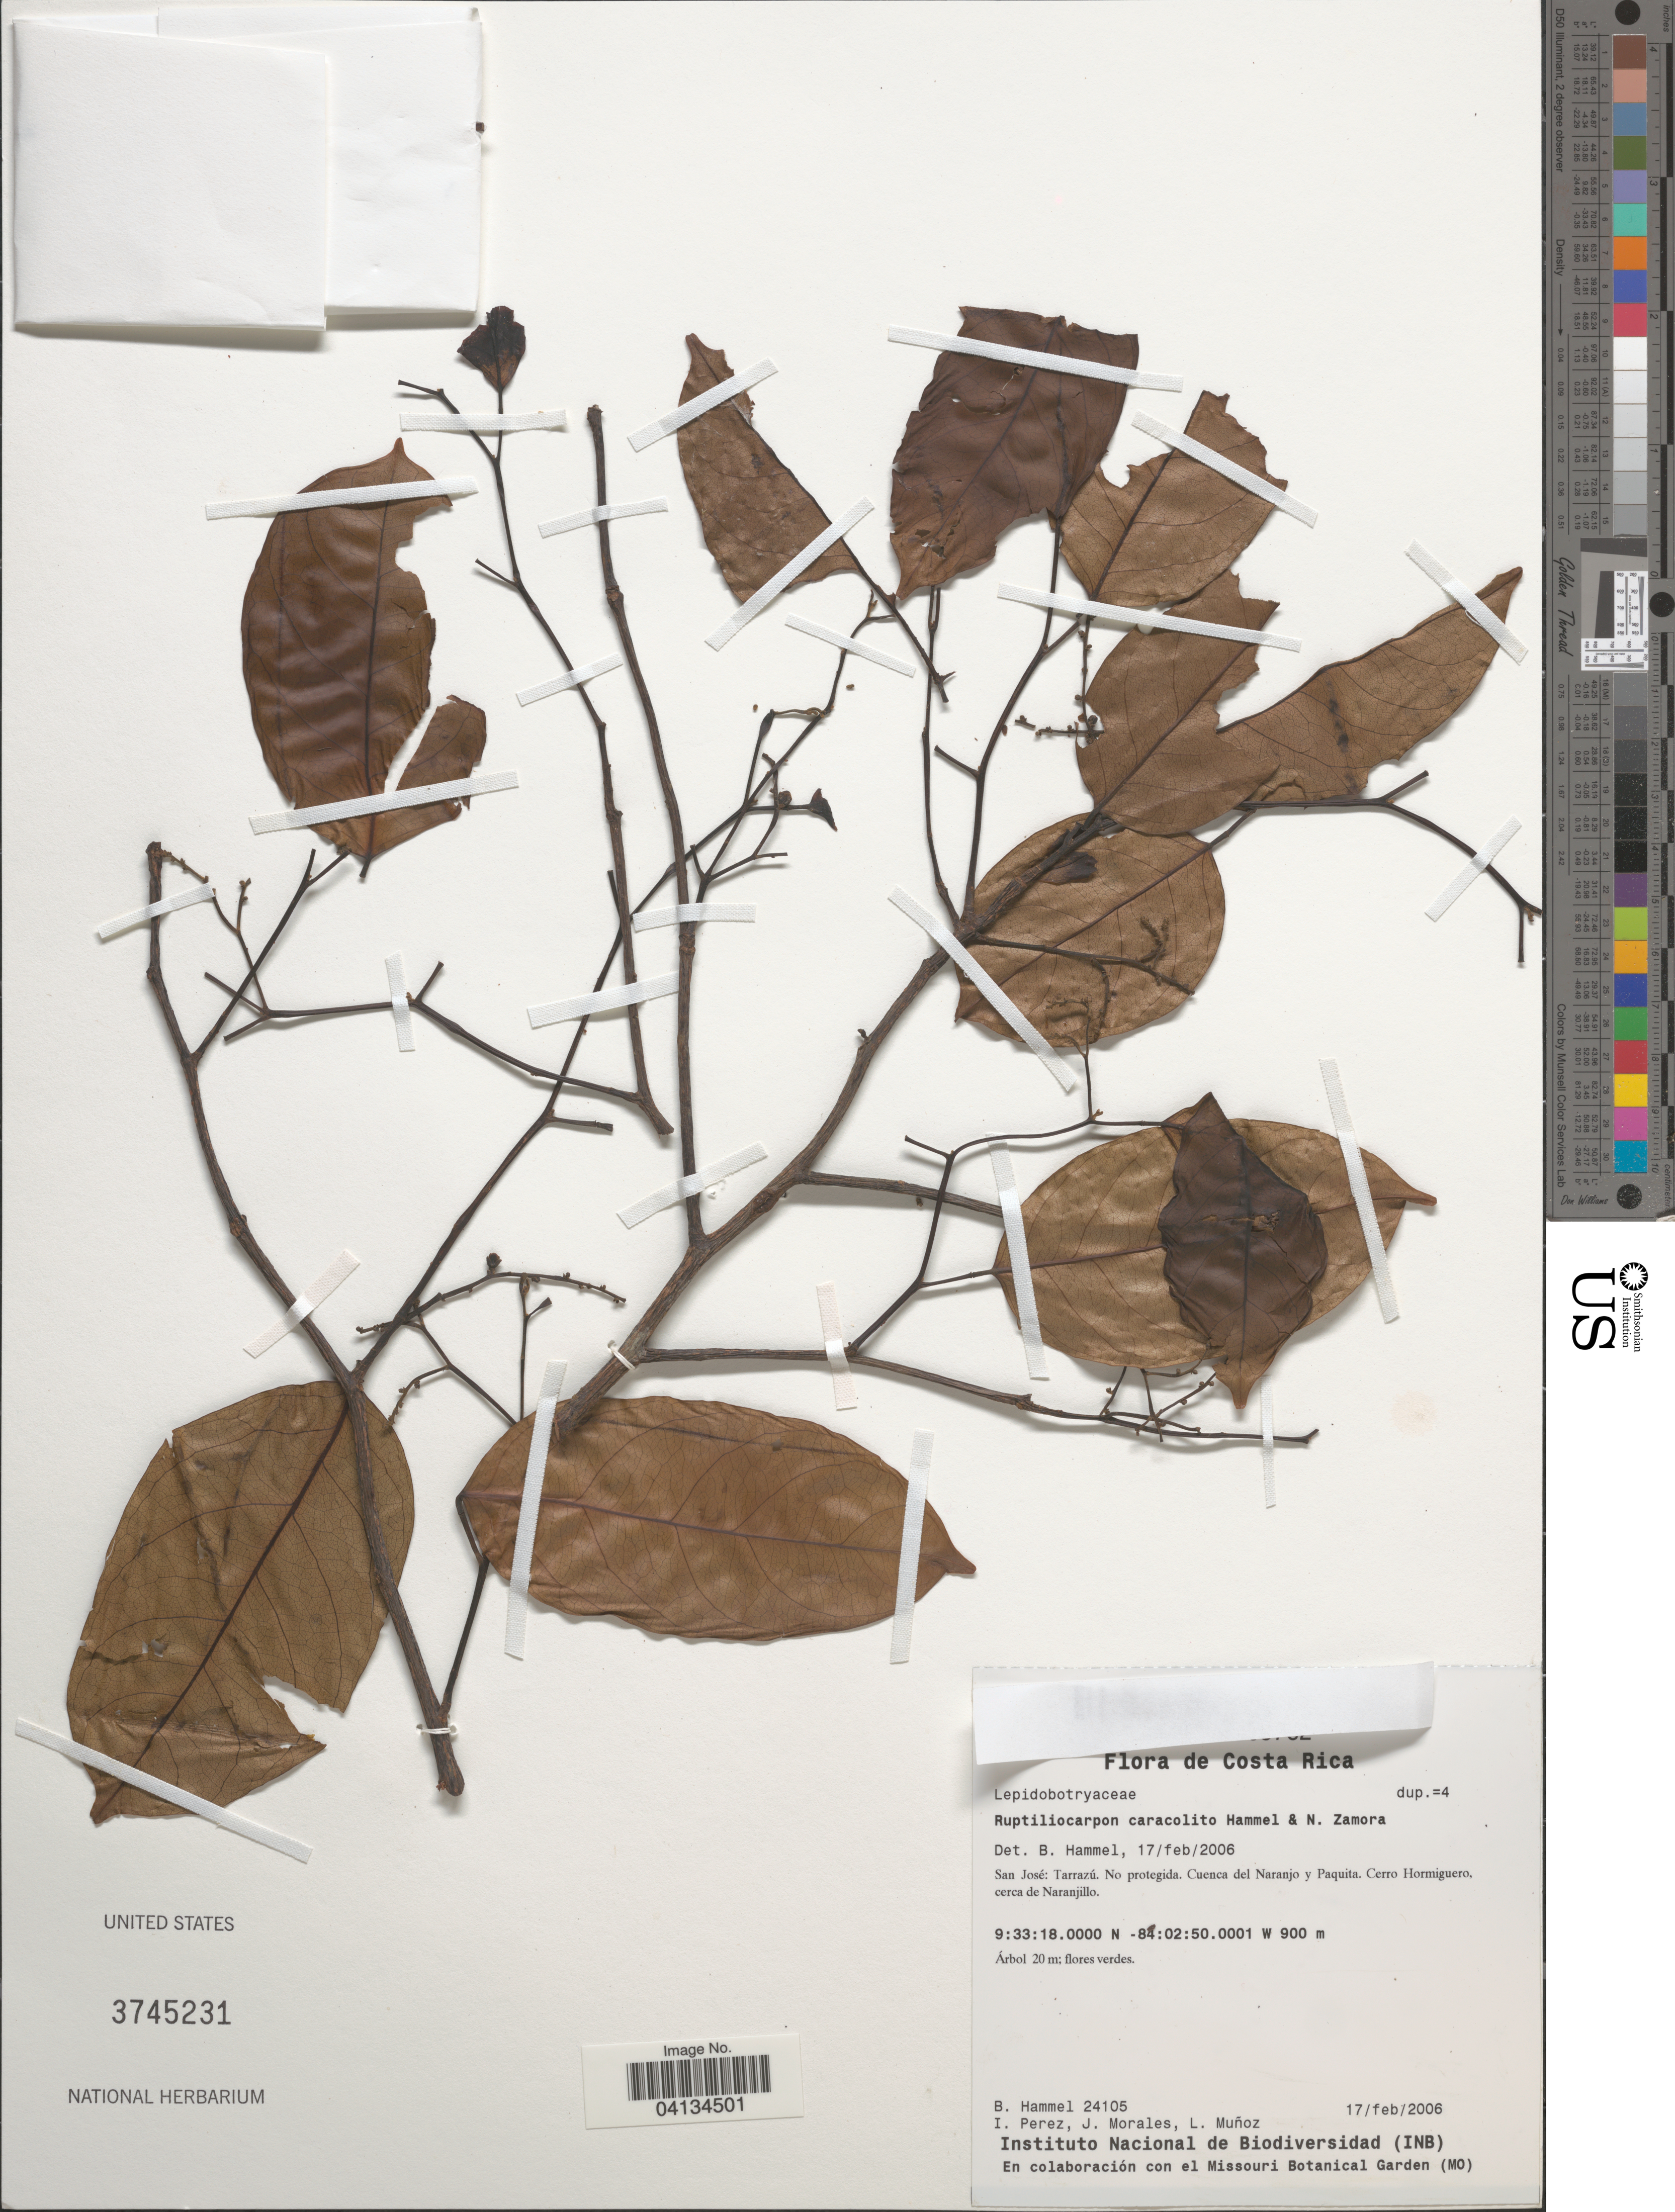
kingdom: Plantae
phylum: Tracheophyta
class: Magnoliopsida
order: Celastrales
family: Lepidobotryaceae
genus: Ruptiliocarpon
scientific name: Ruptiliocarpon caracolito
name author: Hammel & N. Zamora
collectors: B. Hammel, I. Pérez, J. Morales & L. Muñoz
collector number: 24105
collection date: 2006-02-17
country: Costa Rica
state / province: San José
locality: Tarrazú. No protegida. Cuenca del Naranjo y Paquita. Cerro Hormiguero, cerca de Naranjillo.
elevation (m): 900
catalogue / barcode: US 3745231